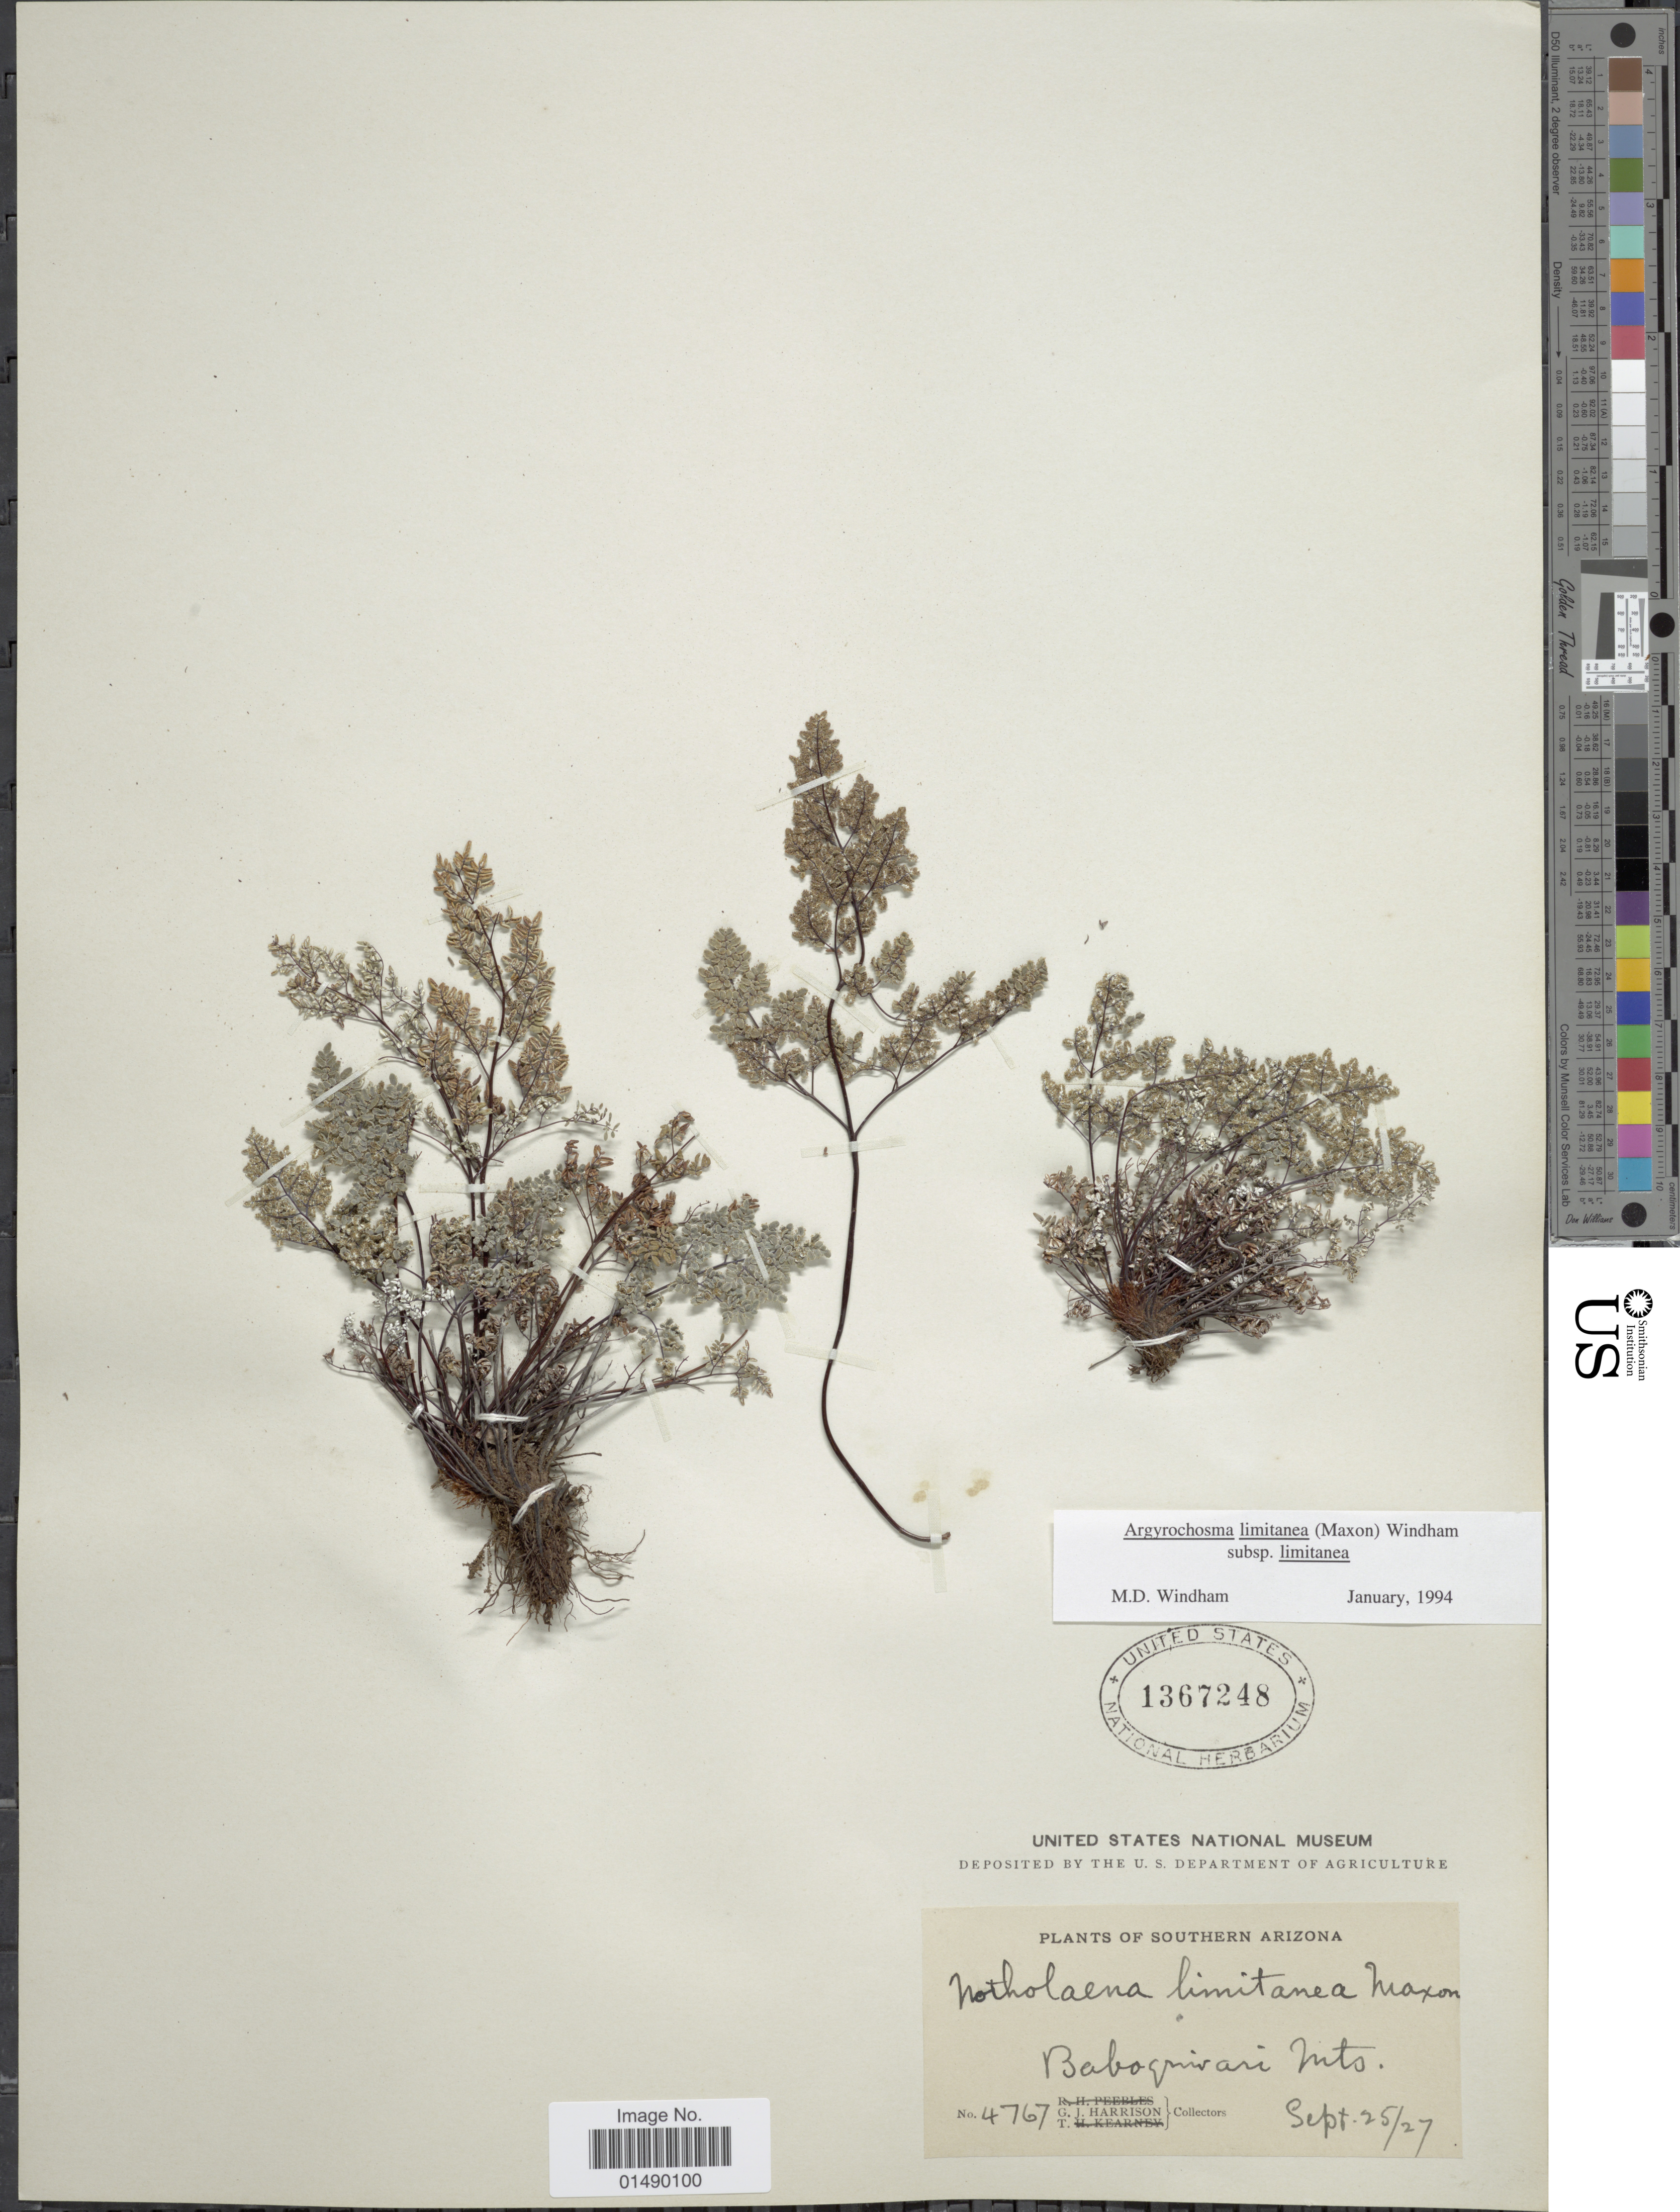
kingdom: Plantae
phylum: Tracheophyta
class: Polypodiopsida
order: Polypodiales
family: Pteridaceae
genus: Argyrochosma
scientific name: Argyrochosma limitanea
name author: (Maxon) Windham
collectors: G. J. Harrison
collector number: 4767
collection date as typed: Transcribed d/m/y: 25/9/27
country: United States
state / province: Arizona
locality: Southern Arizona, Baboquivari Mts.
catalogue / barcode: US 1367248